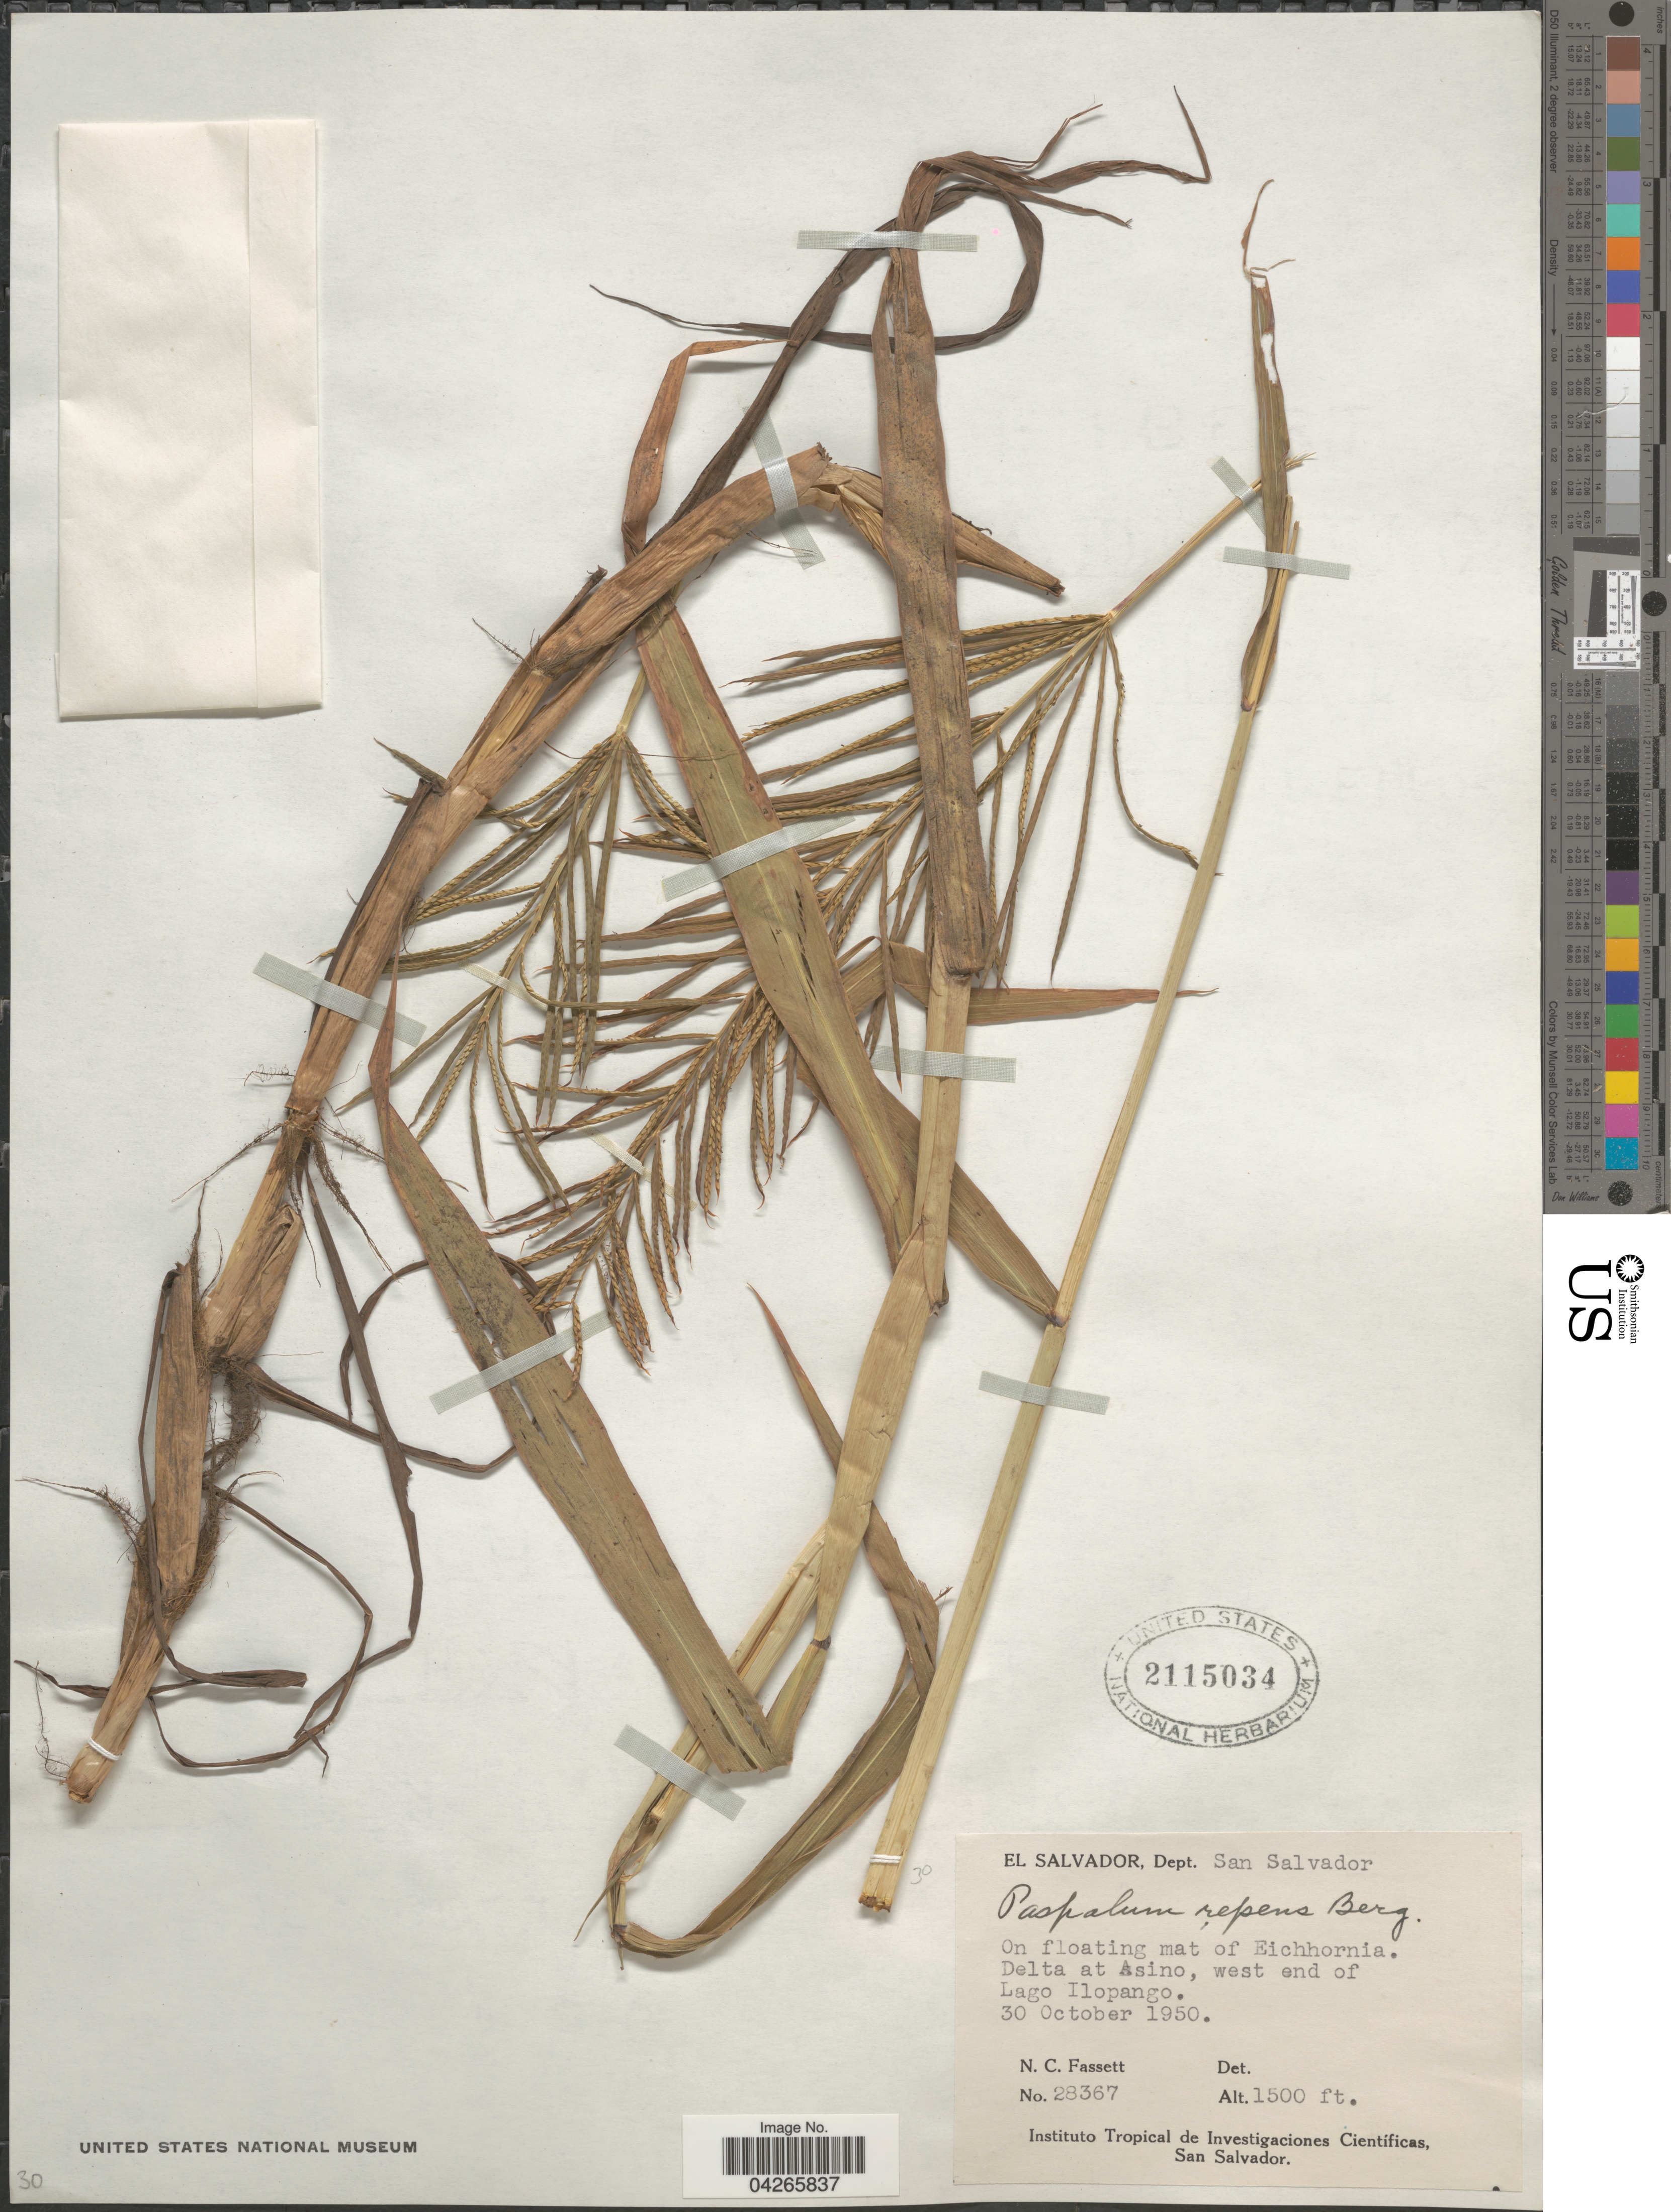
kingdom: Plantae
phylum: Tracheophyta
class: Liliopsida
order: Poales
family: Poaceae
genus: Paspalum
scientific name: Paspalum repens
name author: P.J. Bergius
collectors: N. C. Fassett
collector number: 28367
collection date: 1950-10-30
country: El Salvador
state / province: San Salvador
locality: Dept. San Salvador. Delta at Asino, west end of Lago Ilopango.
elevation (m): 457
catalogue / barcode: US 2115034